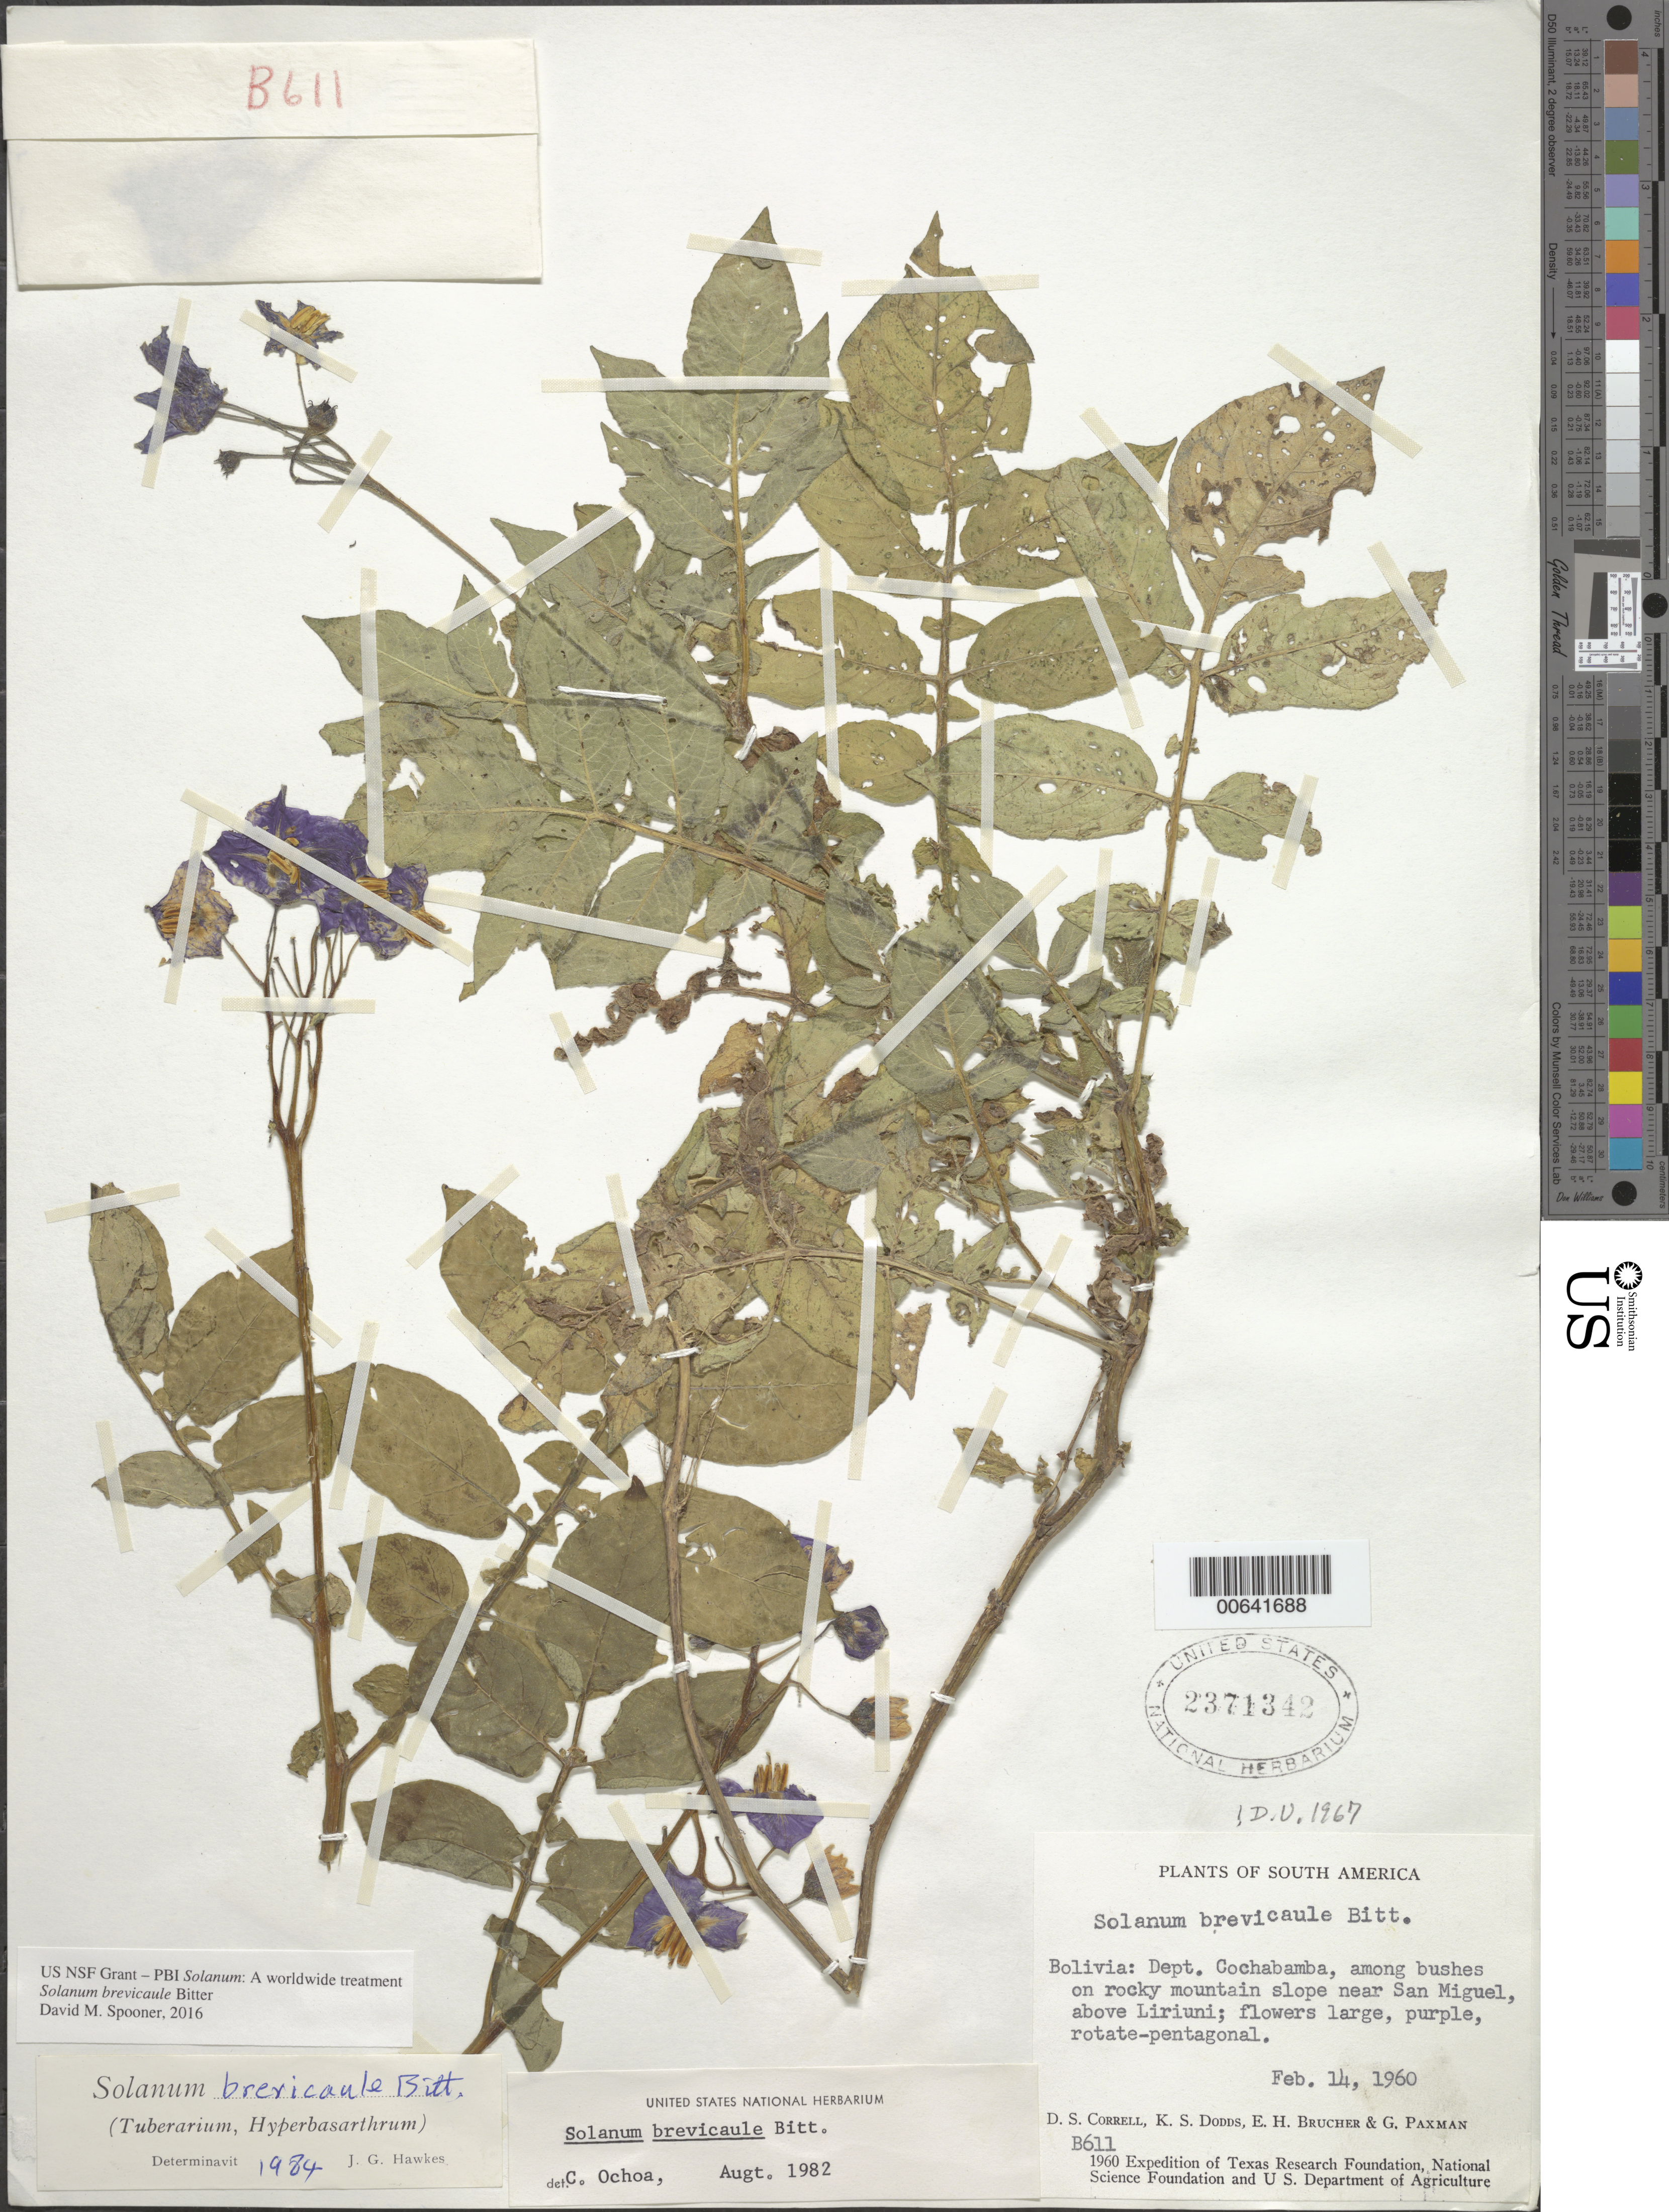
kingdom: Plantae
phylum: Tracheophyta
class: Magnoliopsida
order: Solanales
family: Solanaceae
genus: Solanum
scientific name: Solanum liriunianum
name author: Cárdenas & Hawkes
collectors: D. S. Correll, K. Dodds, E. Bruche & G. Paxman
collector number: B 611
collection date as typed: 14 Feb 1960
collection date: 1960-02-14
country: Bolivia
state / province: Cochabamba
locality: Sal Miguel, Cerca de Liriuni.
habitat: Laderas y montanas rocosa.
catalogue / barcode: US 2371342